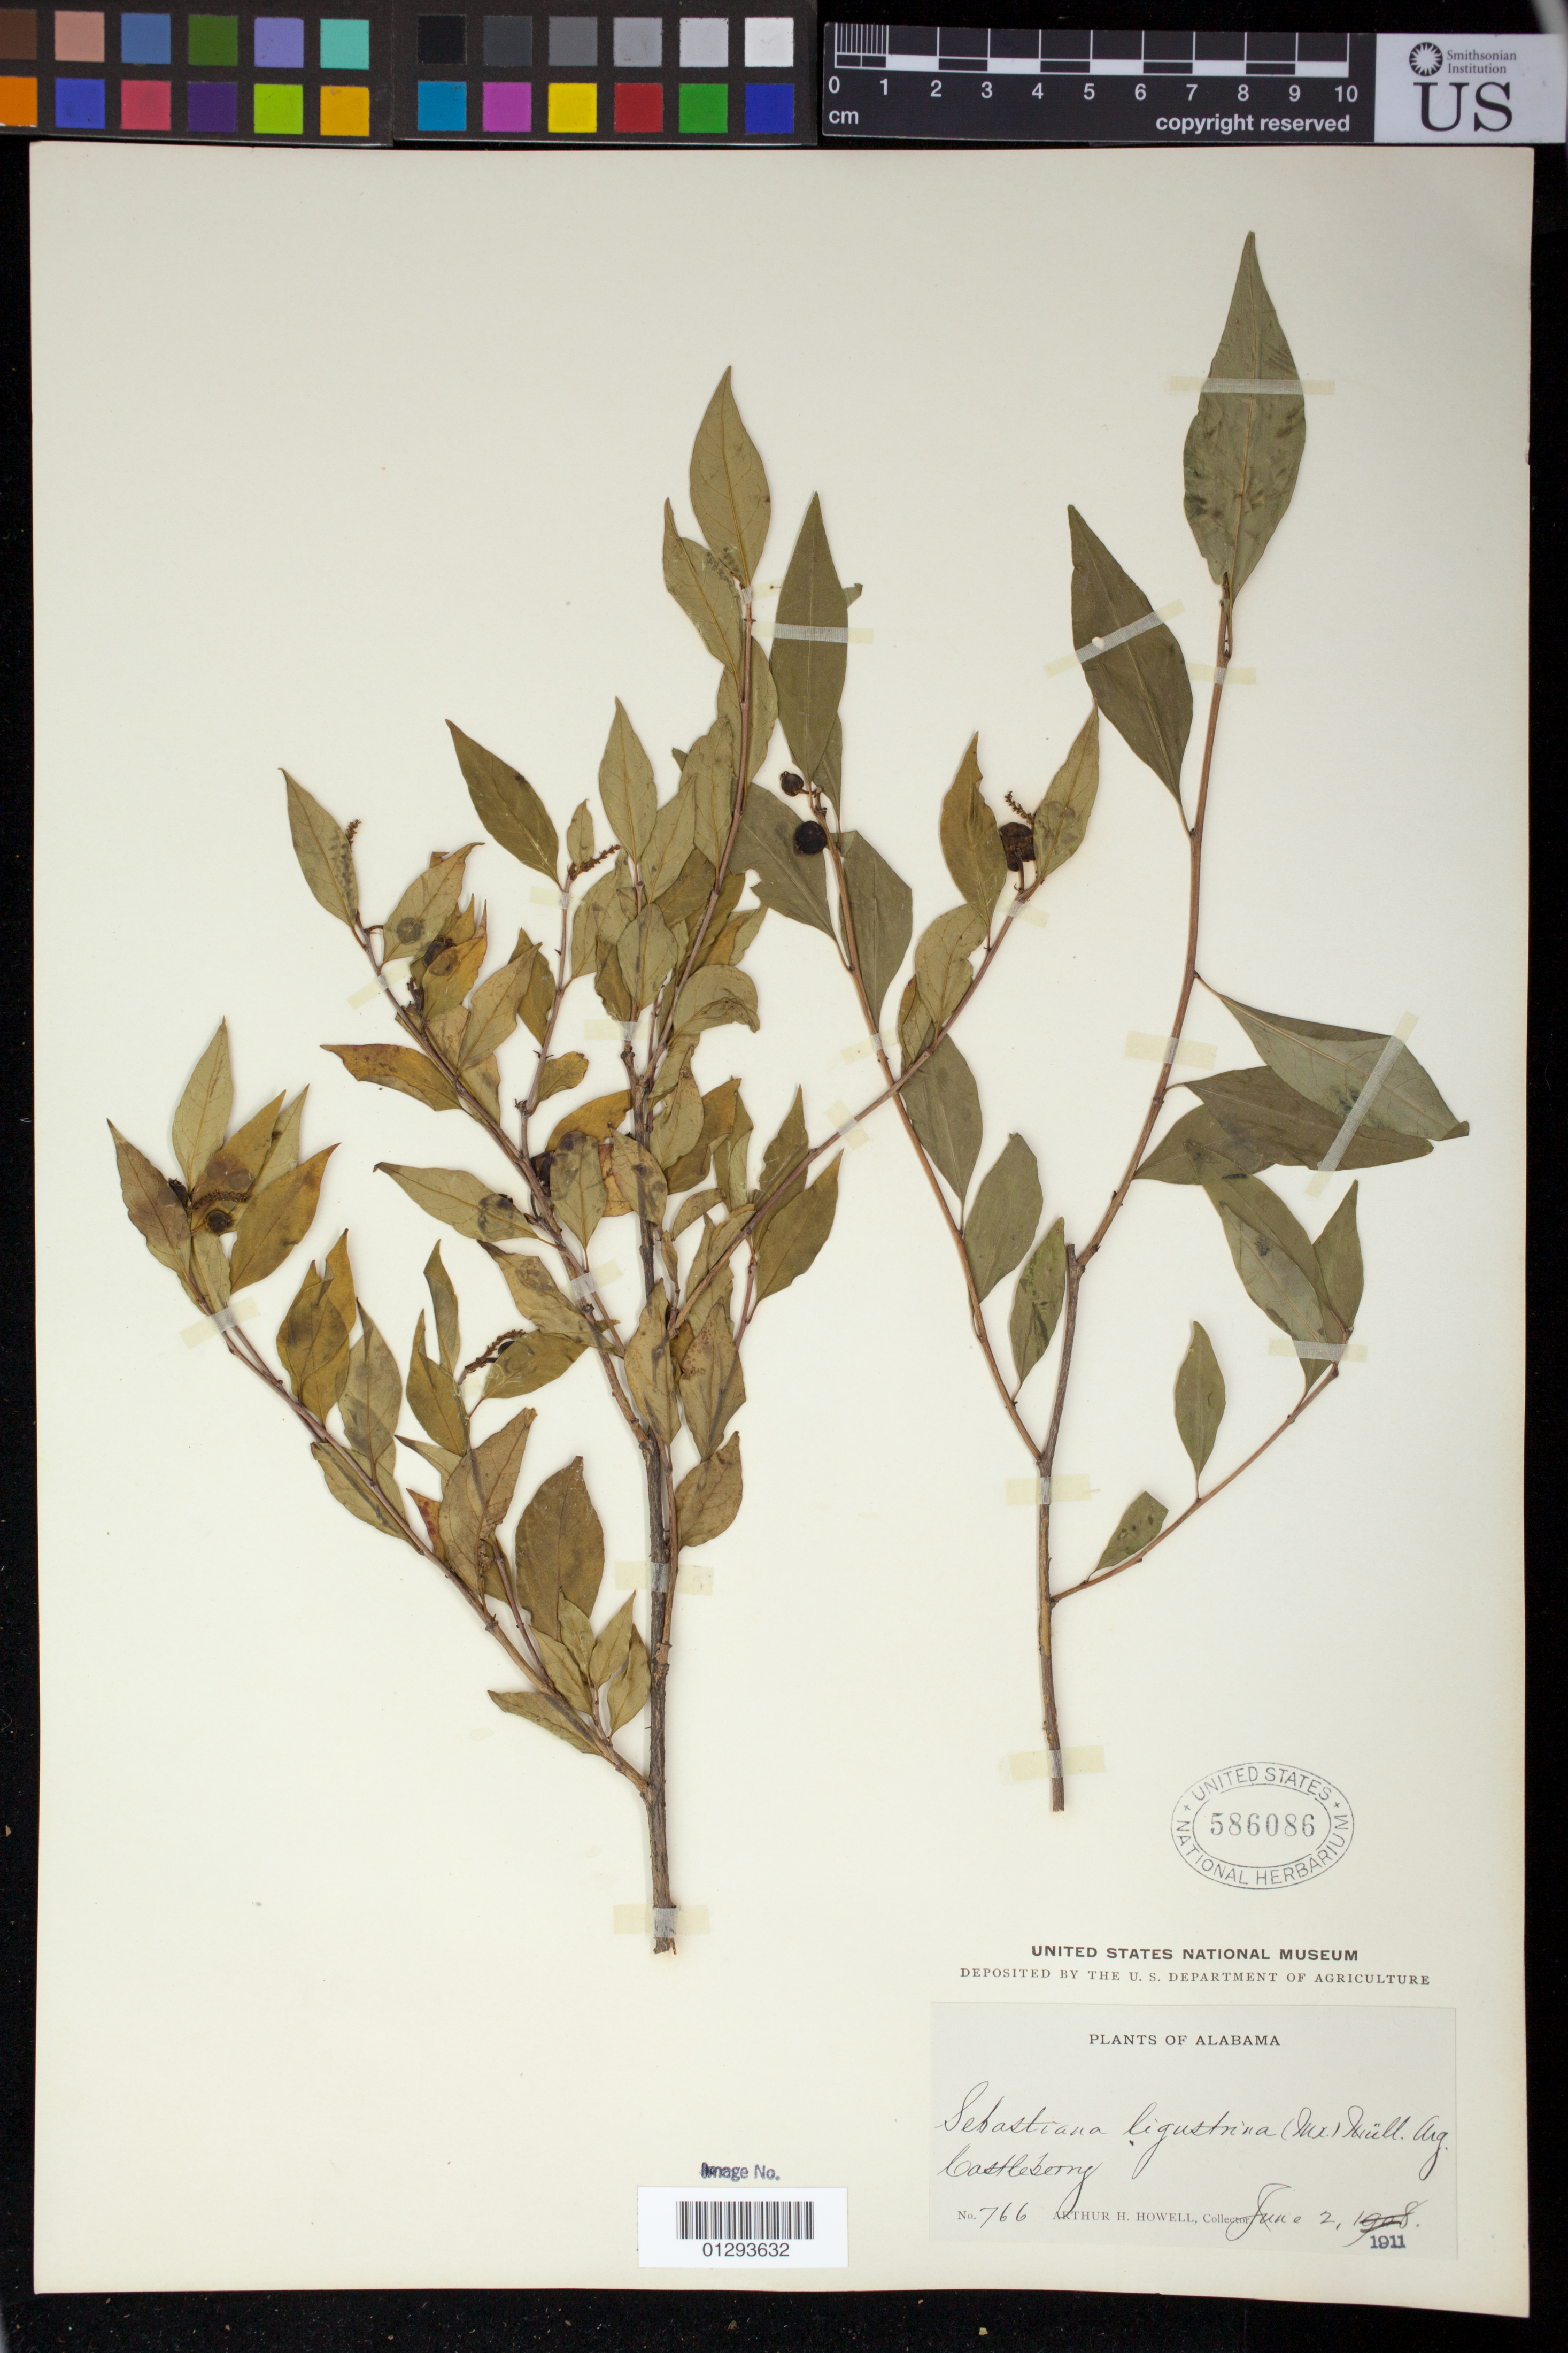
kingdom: Plantae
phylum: Tracheophyta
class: Magnoliopsida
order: Malpighiales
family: Euphorbiaceae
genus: Sebastiania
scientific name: Sebastiania fruticosa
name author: (Bartram) Fernald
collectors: A. Howell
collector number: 766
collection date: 1911-06-02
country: United States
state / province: Alabama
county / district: Conecuh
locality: Castleberry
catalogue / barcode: US 586086